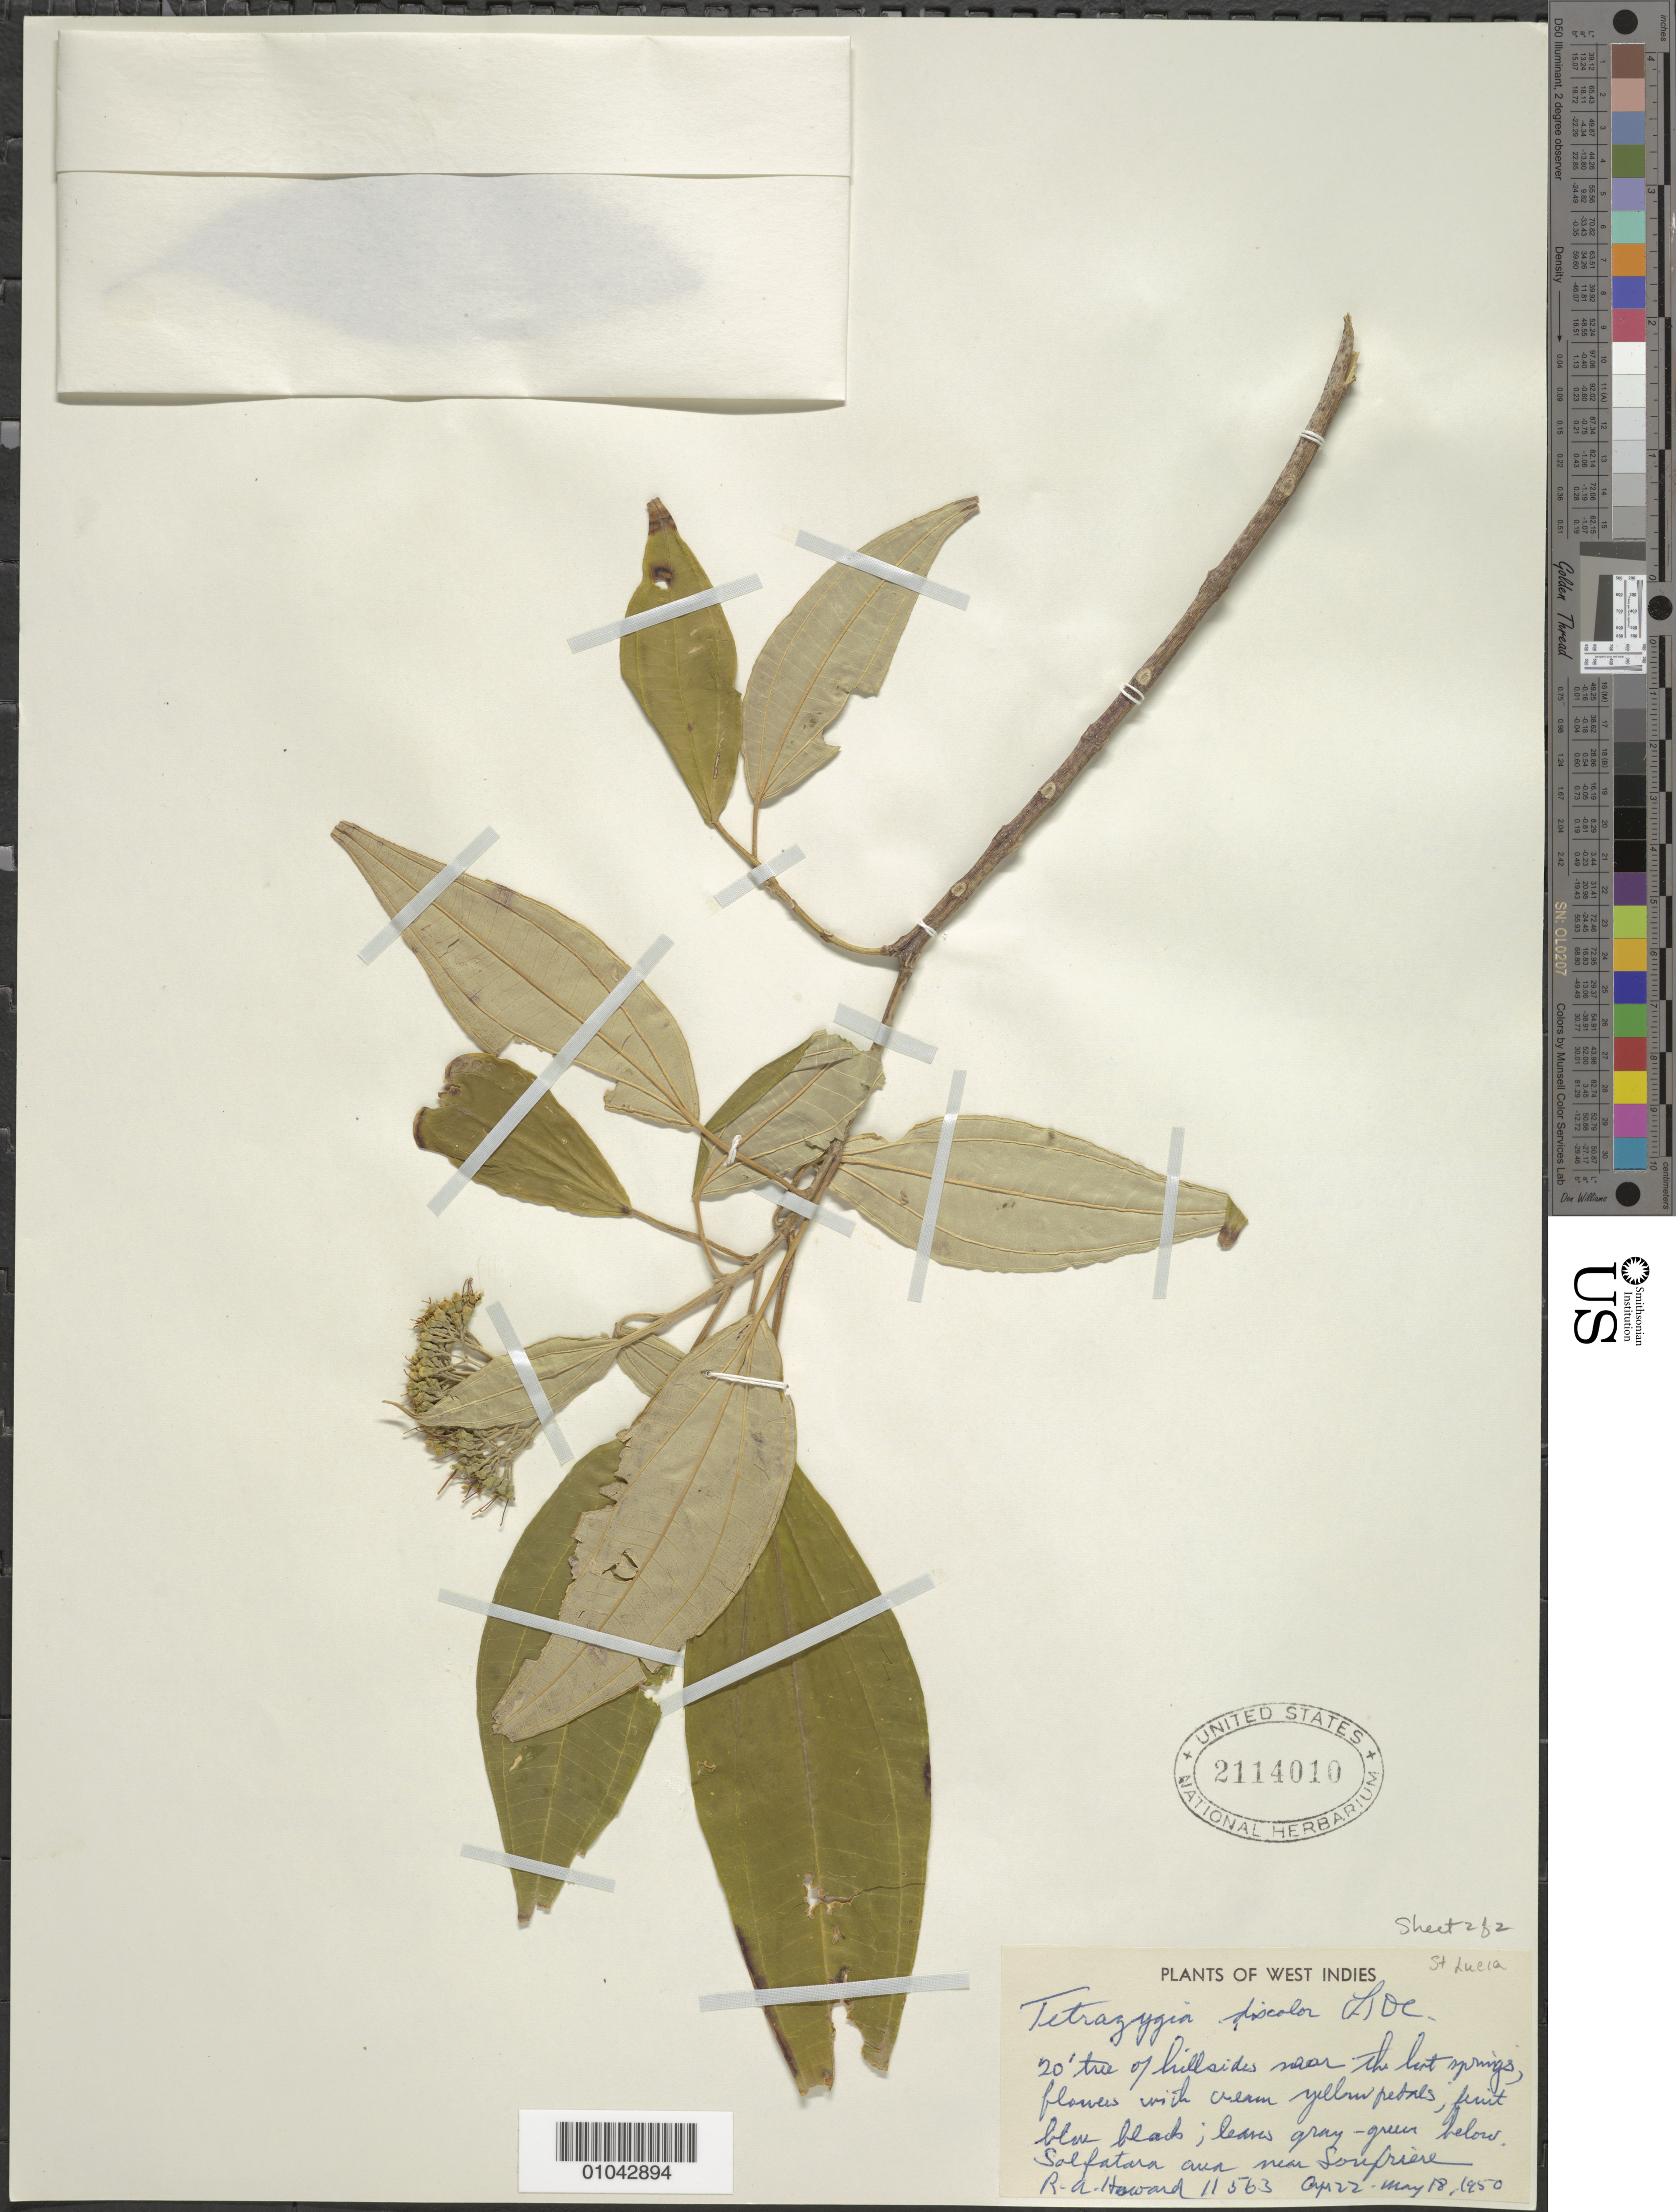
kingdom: Plantae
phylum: Tracheophyta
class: Magnoliopsida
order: Myrtales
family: Melastomataceae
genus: Tetrazygia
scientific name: Tetrazygia discolor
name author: (L.) DC.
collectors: R. A. Howard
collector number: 11563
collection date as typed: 22 Apr 1950 to 18 May 1950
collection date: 1950-04-22/1950-05-18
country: St. Lucia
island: St. Lucia I.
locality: Solfatara area near Soufriere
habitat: Hillsides near the hot springs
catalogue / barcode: US 2114010